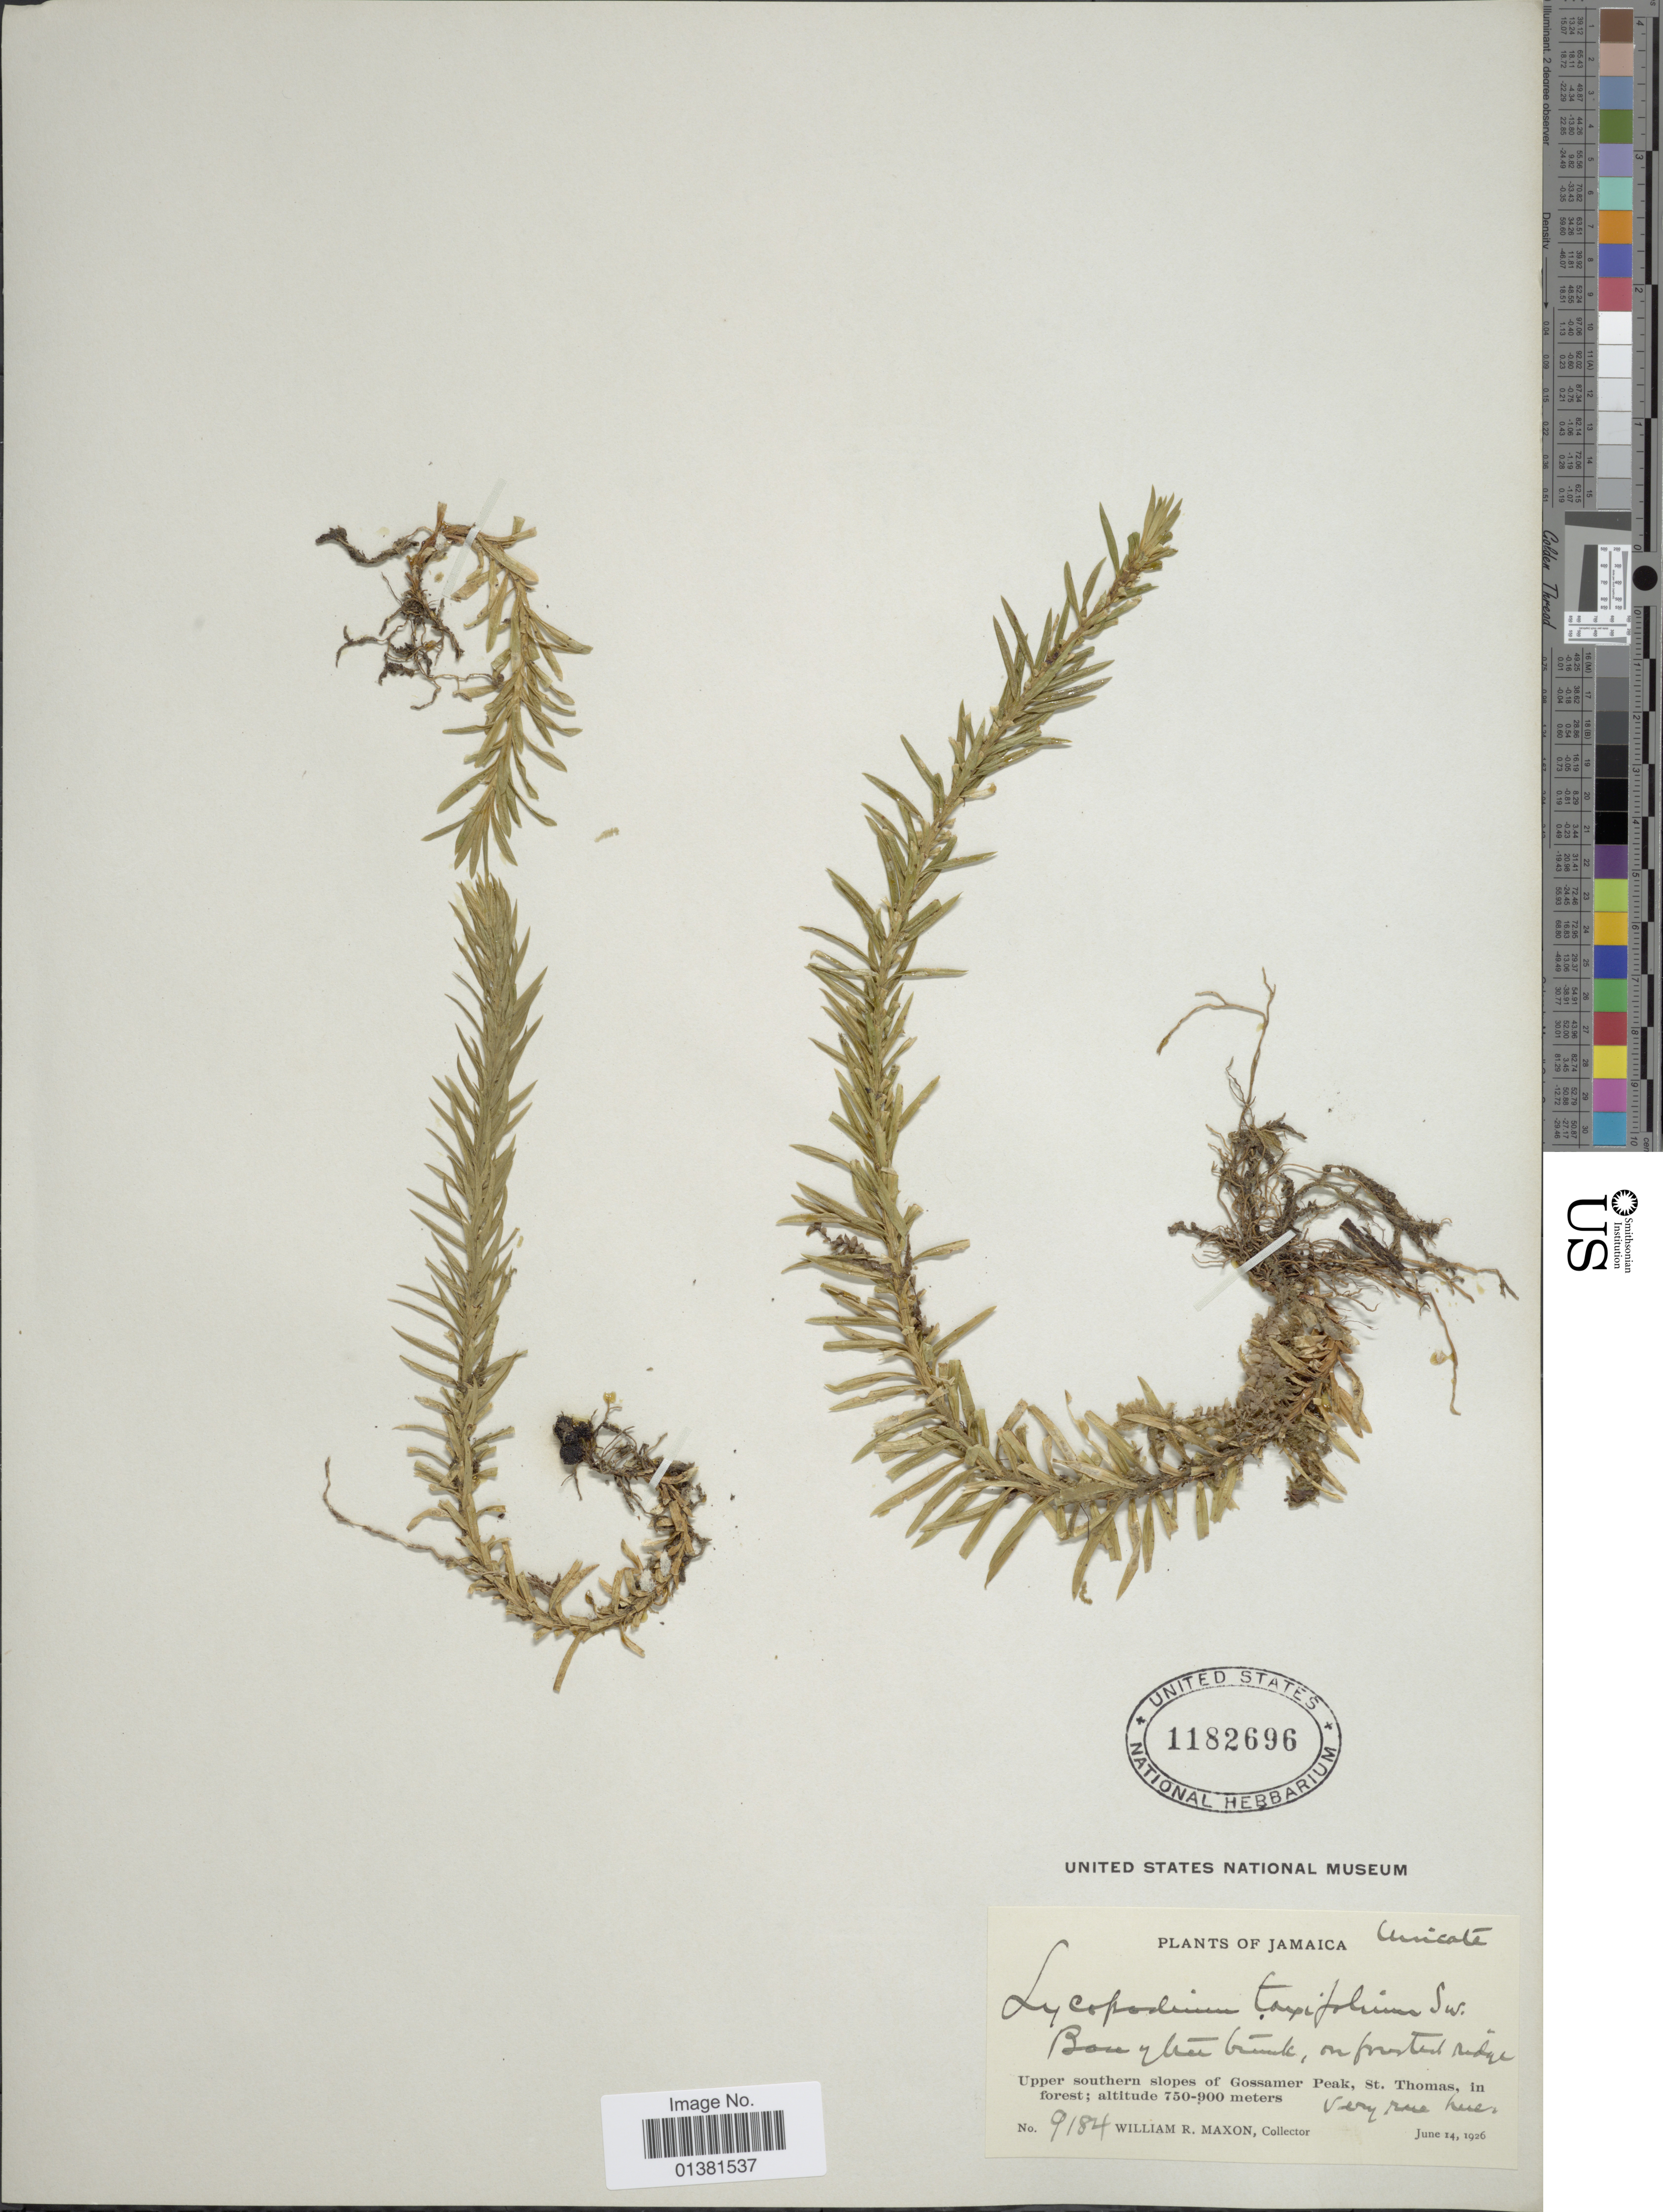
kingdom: Plantae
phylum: Tracheophyta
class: Lycopodiopsida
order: Lycopodiales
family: Lycopodiaceae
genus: Phlegmariurus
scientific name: Phlegmariurus taxifolius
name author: (Sw.) Á. Löve & D. Löve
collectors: W. R. Maxon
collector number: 9184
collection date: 1926-06-14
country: Jamaica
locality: Upper southern slopes of Gossamer Peak, St. Thomas, in forest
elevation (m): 750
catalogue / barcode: US 1182696